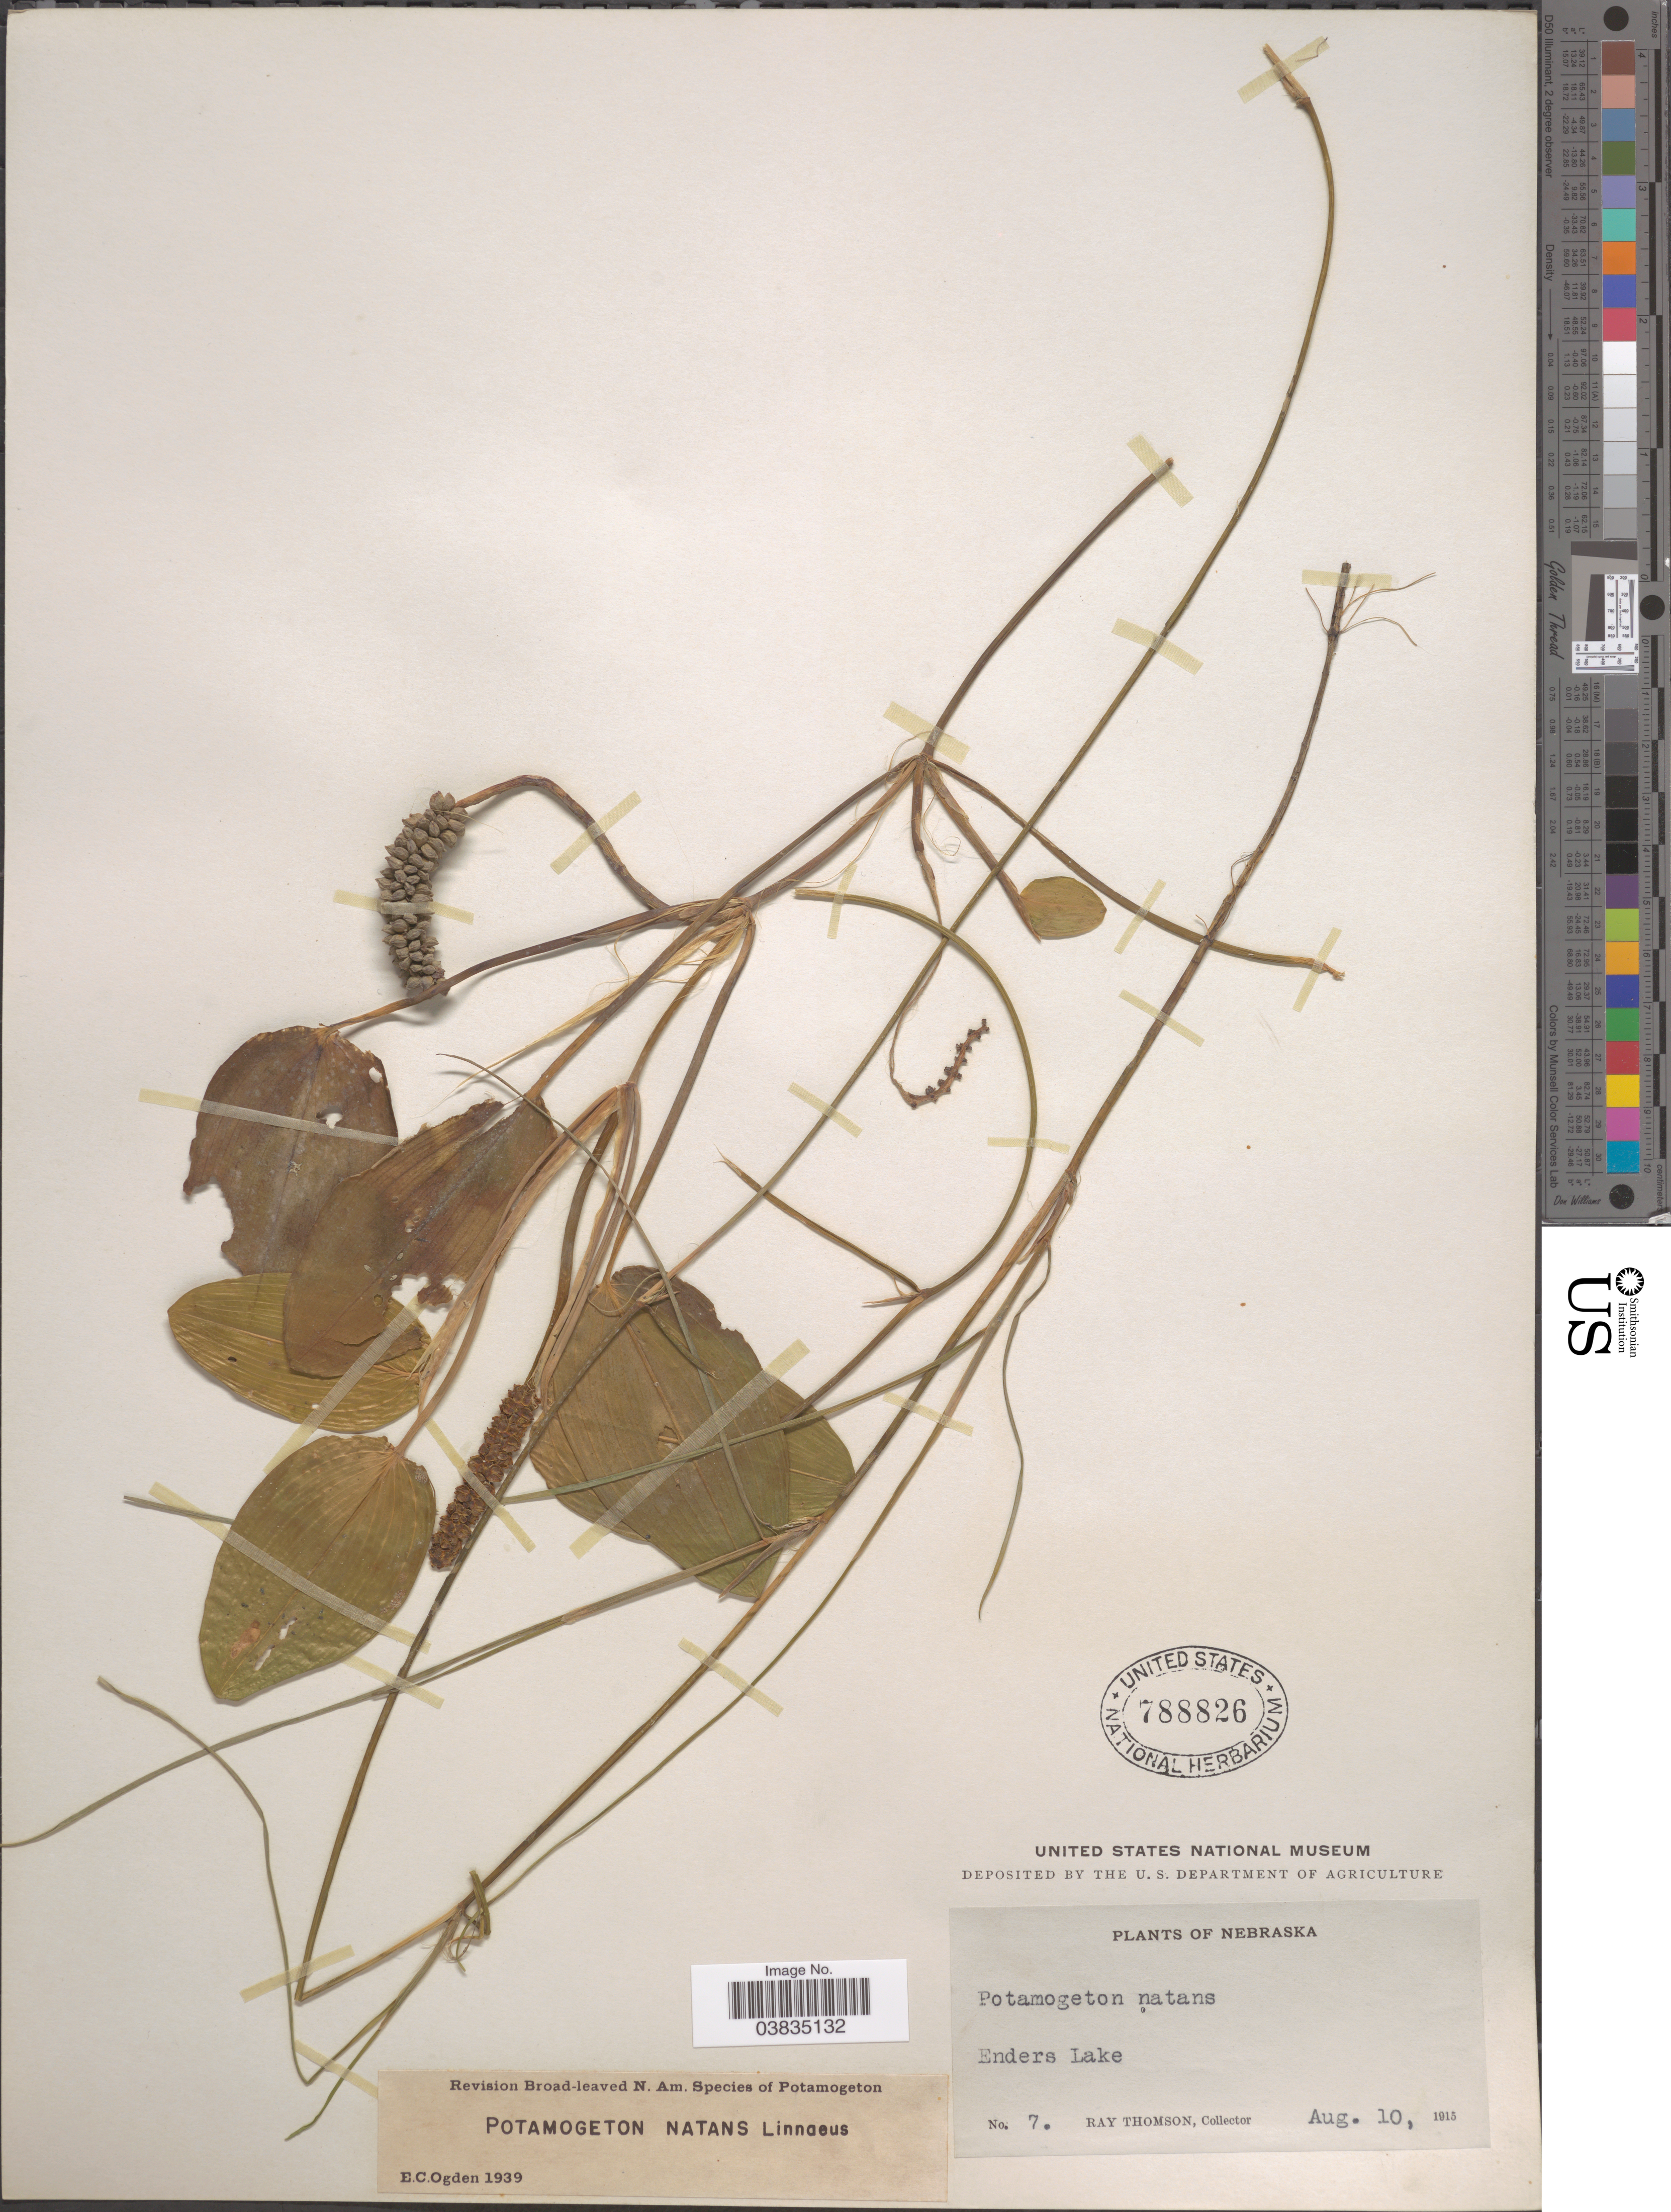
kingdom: Plantae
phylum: Tracheophyta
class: Liliopsida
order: Alismatales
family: Potamogetonaceae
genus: Potamogeton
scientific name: Potamogeton natans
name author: L.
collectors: R. Thomson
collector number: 7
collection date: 1915-08-10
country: United States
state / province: Nebraska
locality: Enders Lake.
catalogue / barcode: US 788826